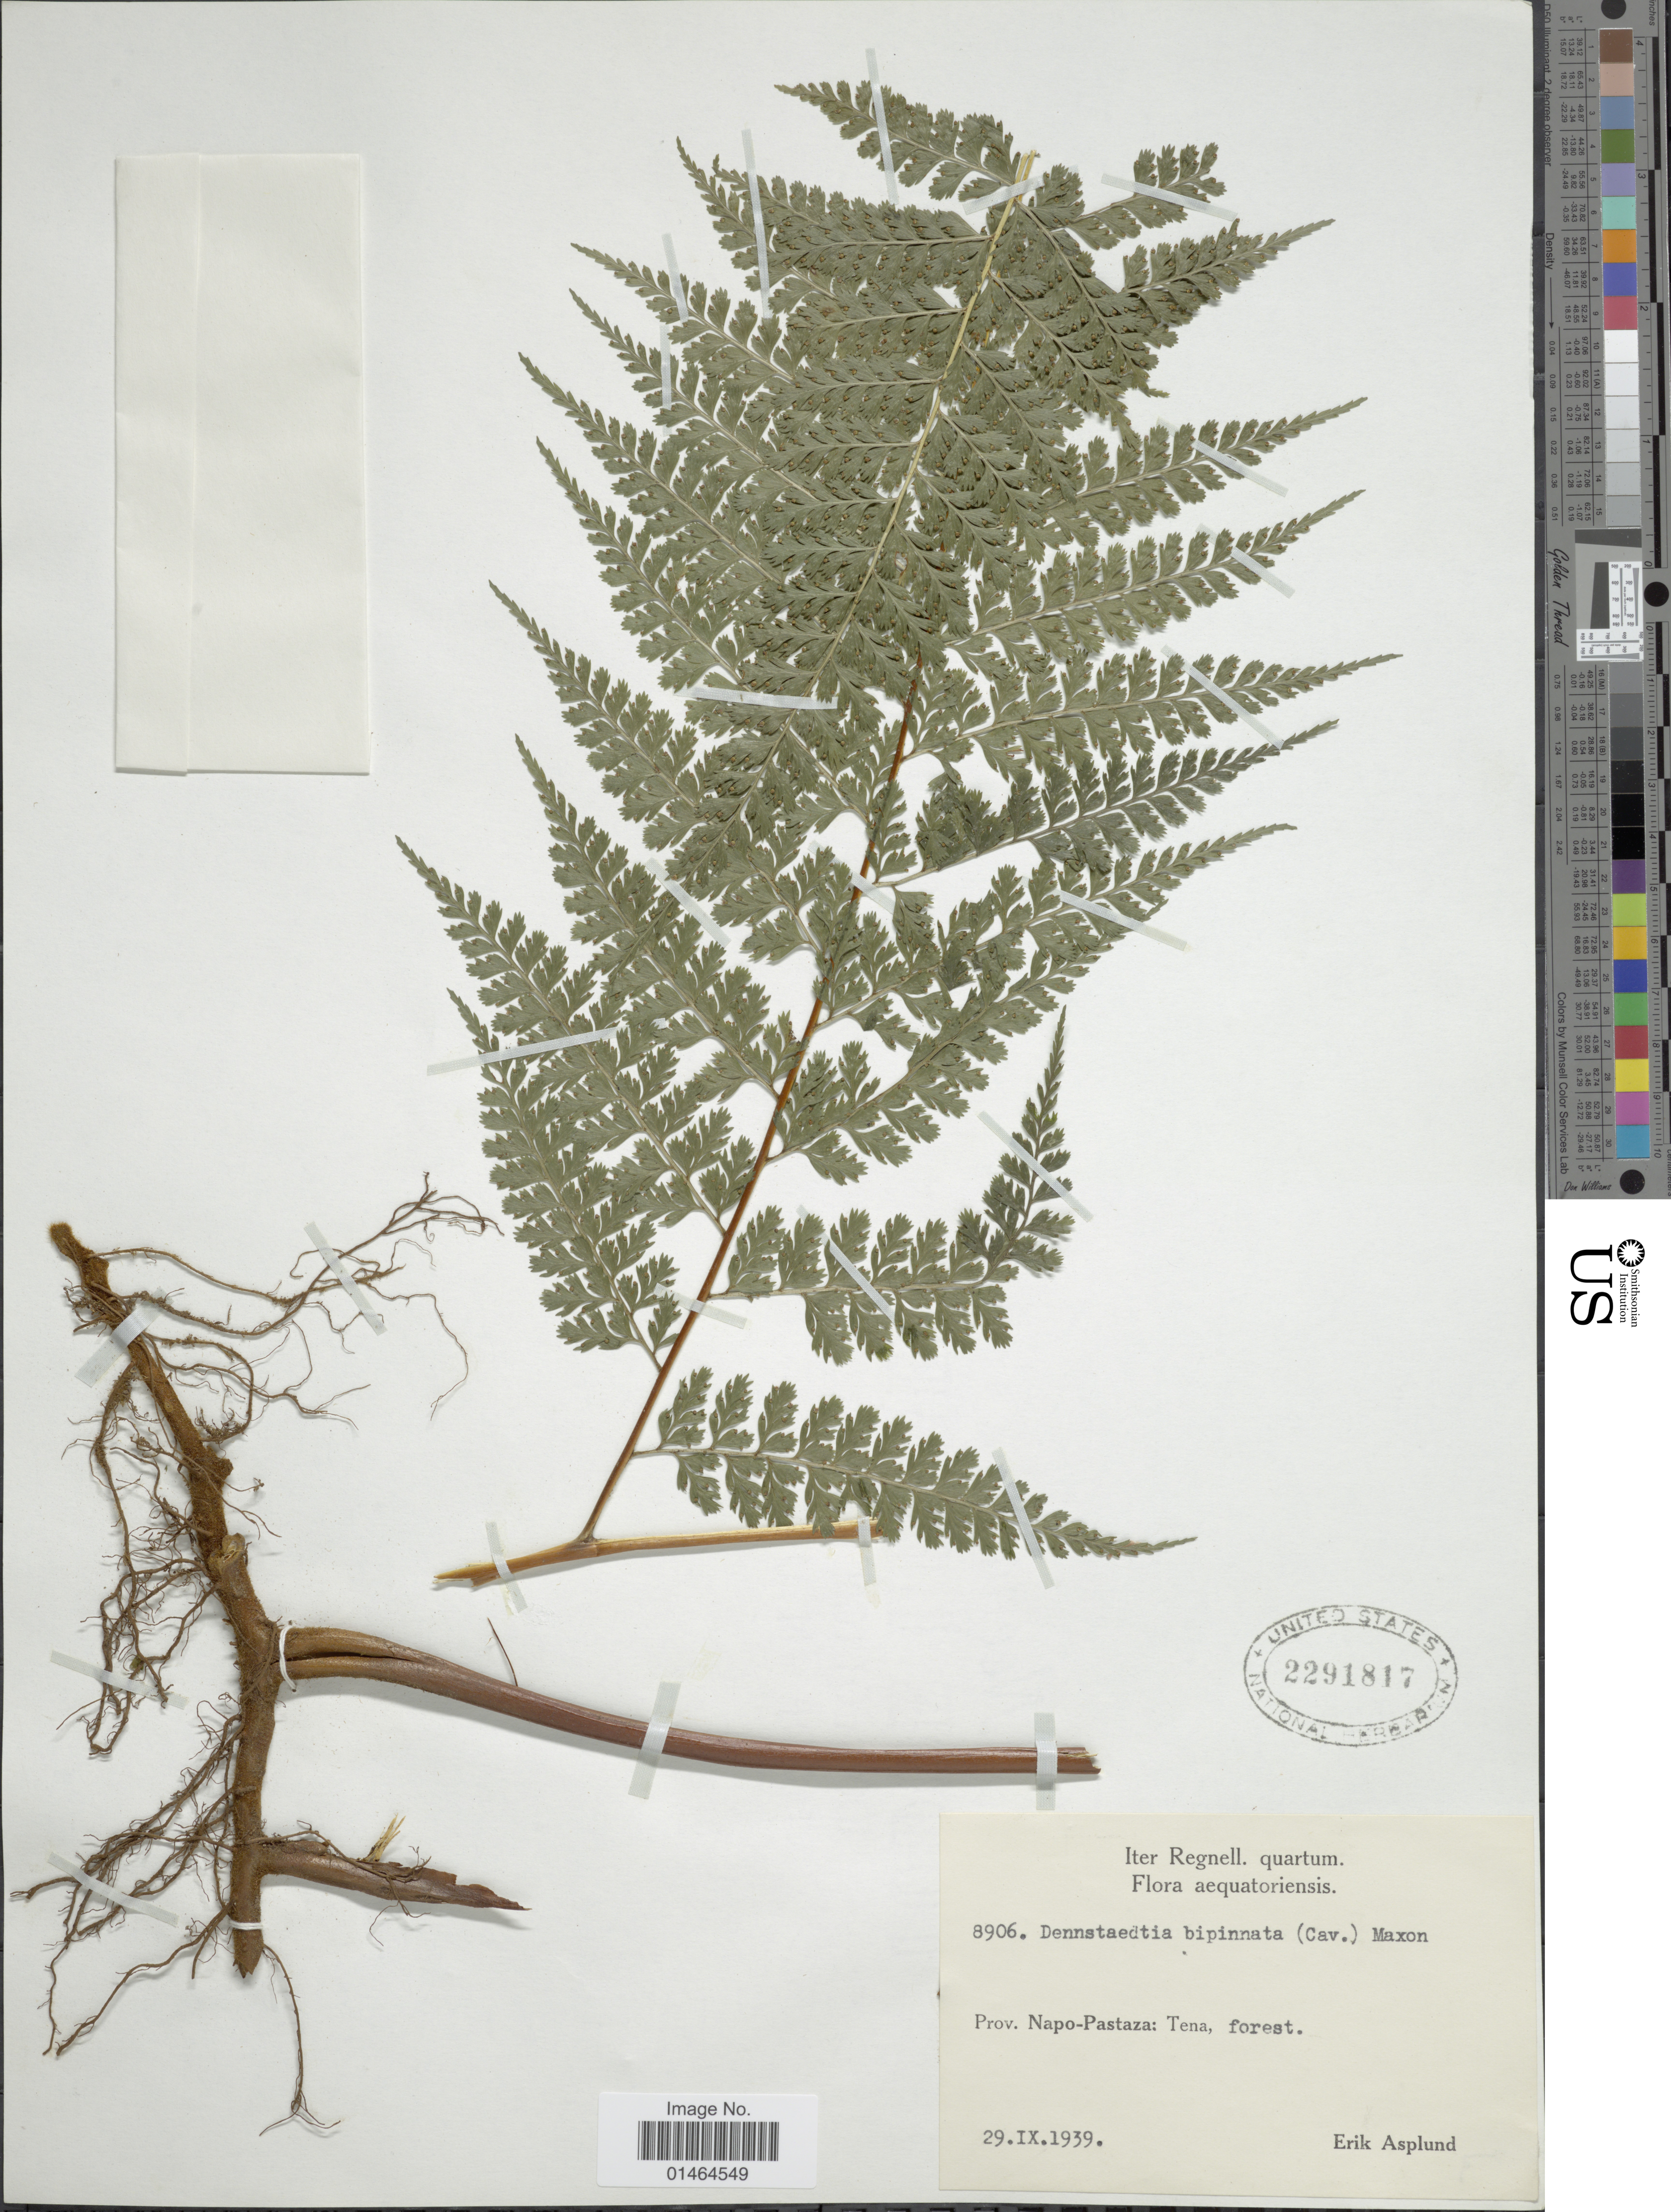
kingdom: Plantae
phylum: Tracheophyta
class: Polypodiopsida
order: Polypodiales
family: Dennstaedtiaceae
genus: Dennstaedtia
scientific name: Dennstaedtia bipinnata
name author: (Cav.) Maxon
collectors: E. Asplund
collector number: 8906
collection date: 1939-09-29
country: Ecuador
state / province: Napo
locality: Prov. Napo-Pastaza: Tena, forest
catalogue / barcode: US 2291817